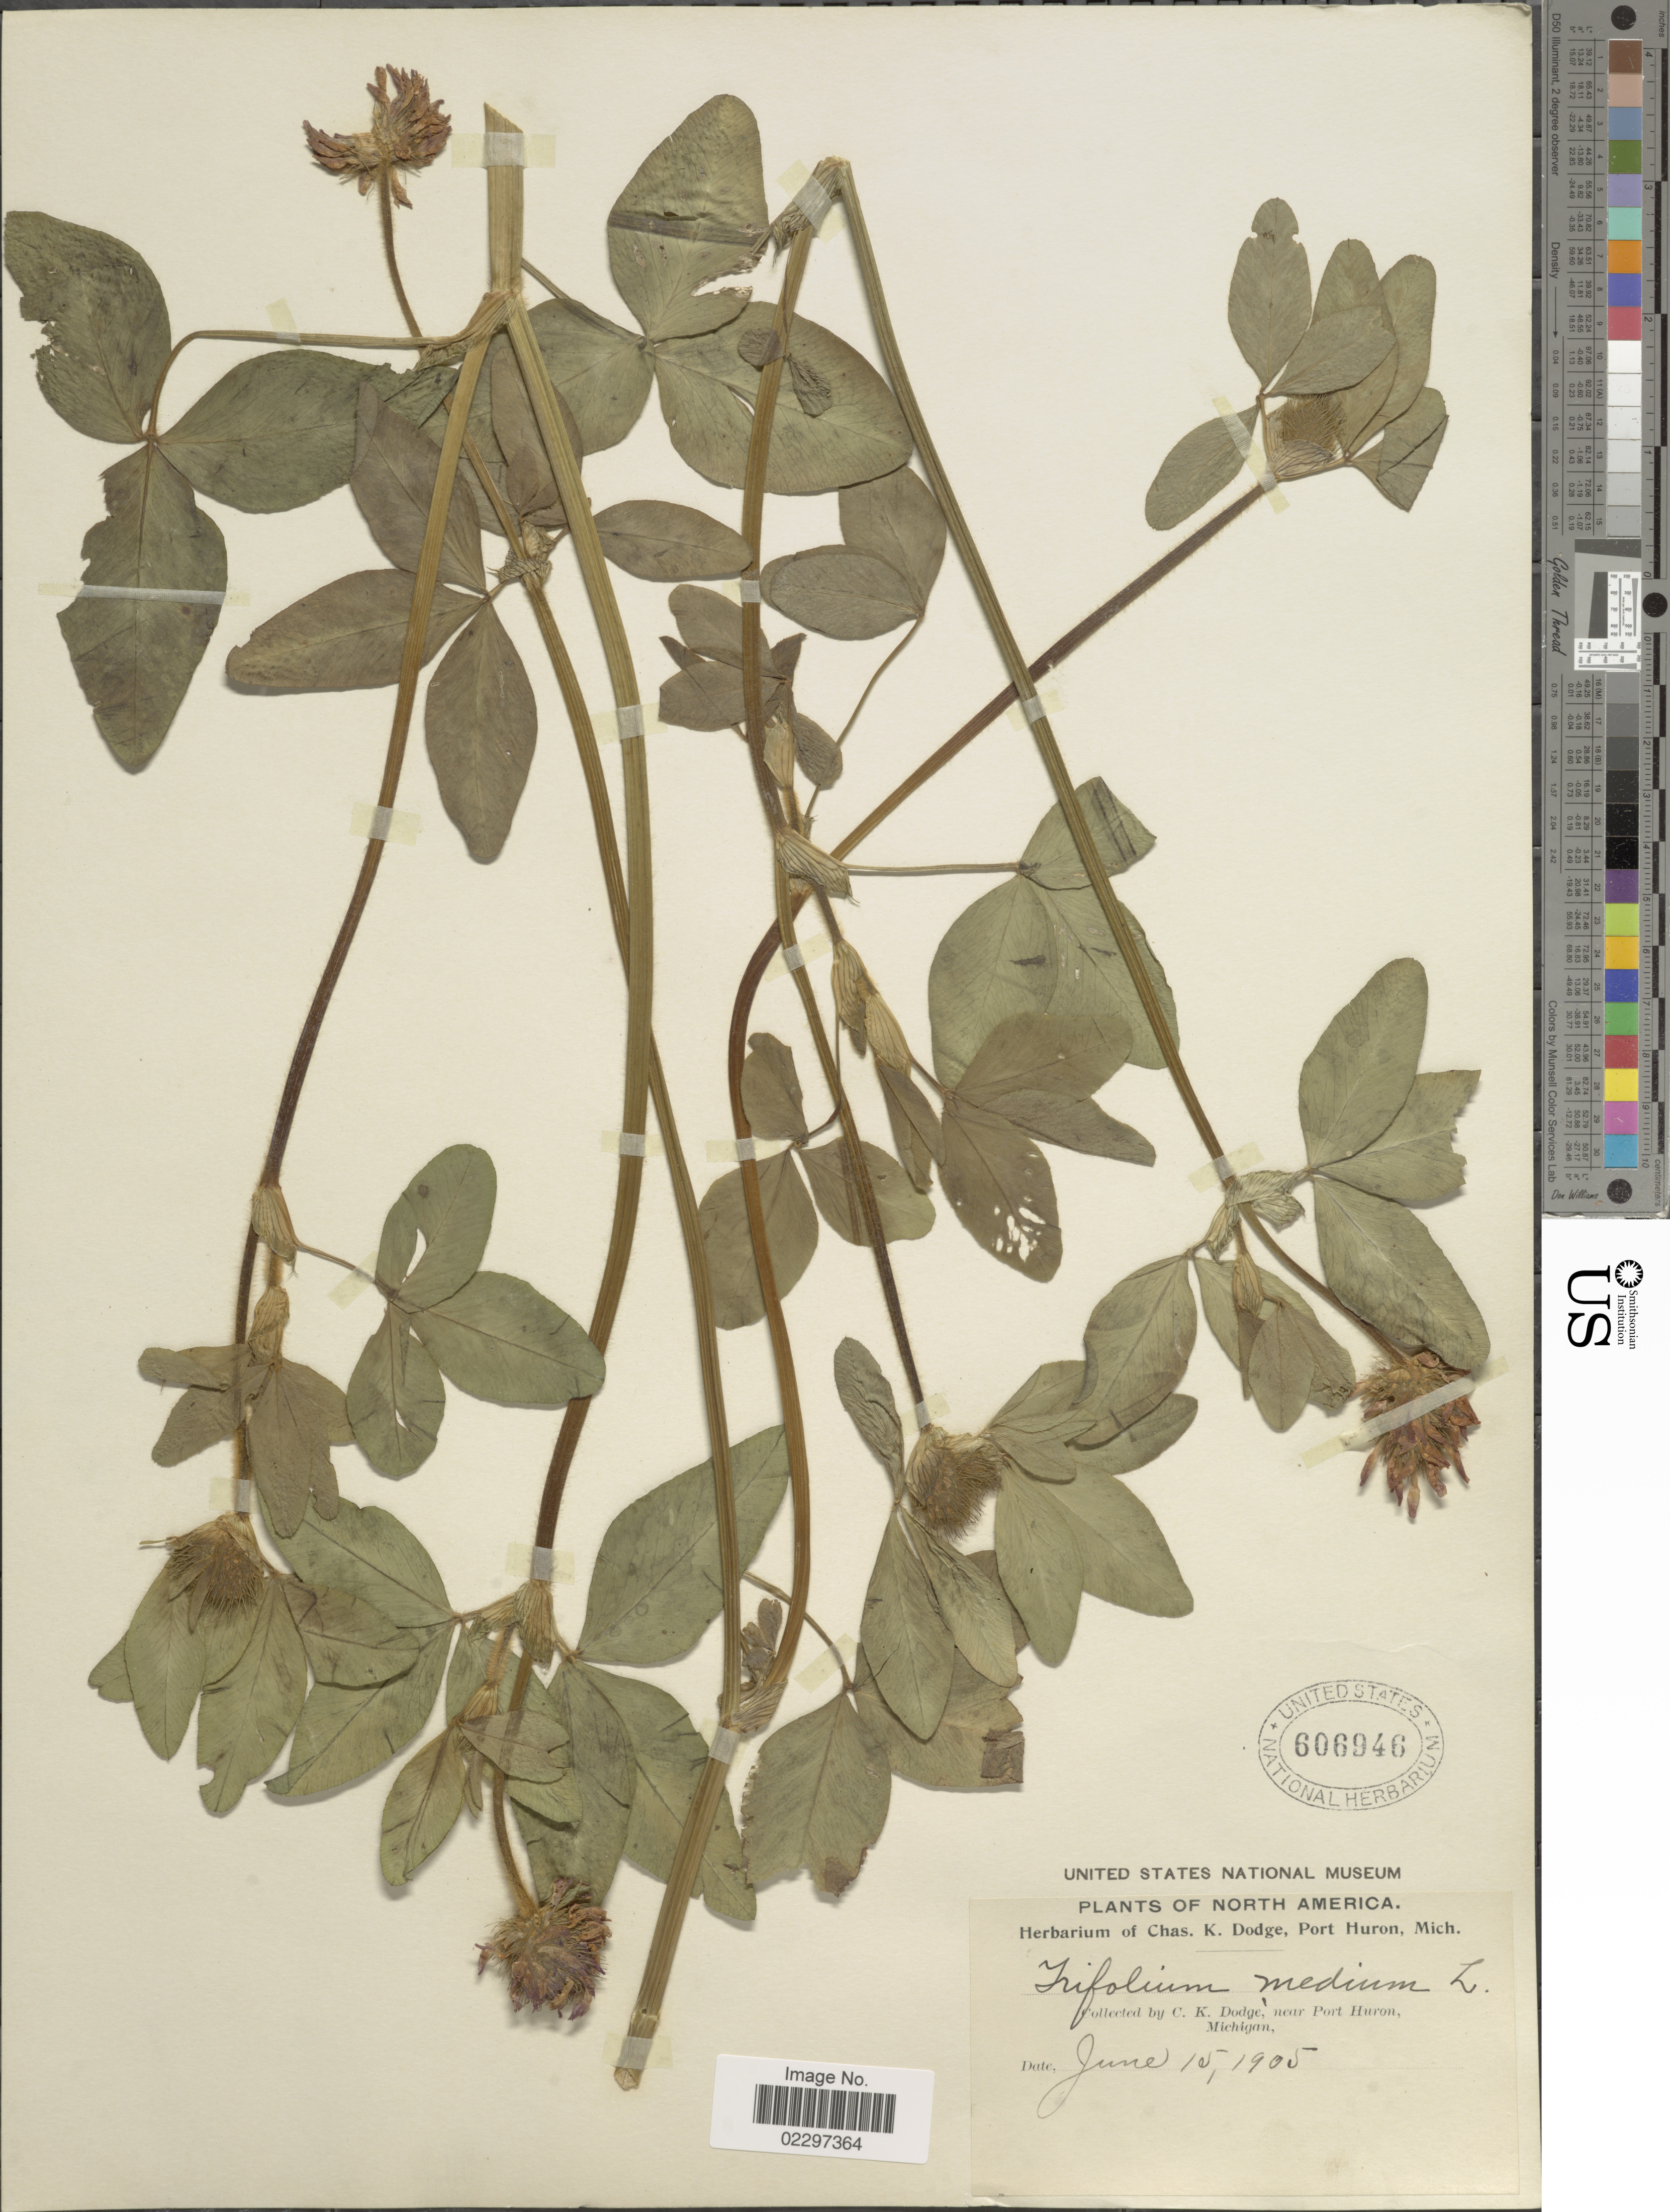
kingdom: Plantae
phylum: Tracheophyta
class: Magnoliopsida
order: Fabales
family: Fabaceae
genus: Trifolium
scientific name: Trifolium medium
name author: L.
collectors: C. Dodge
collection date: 1905-06-15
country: United States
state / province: Michigan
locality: Near Port Huron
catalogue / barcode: US 606946